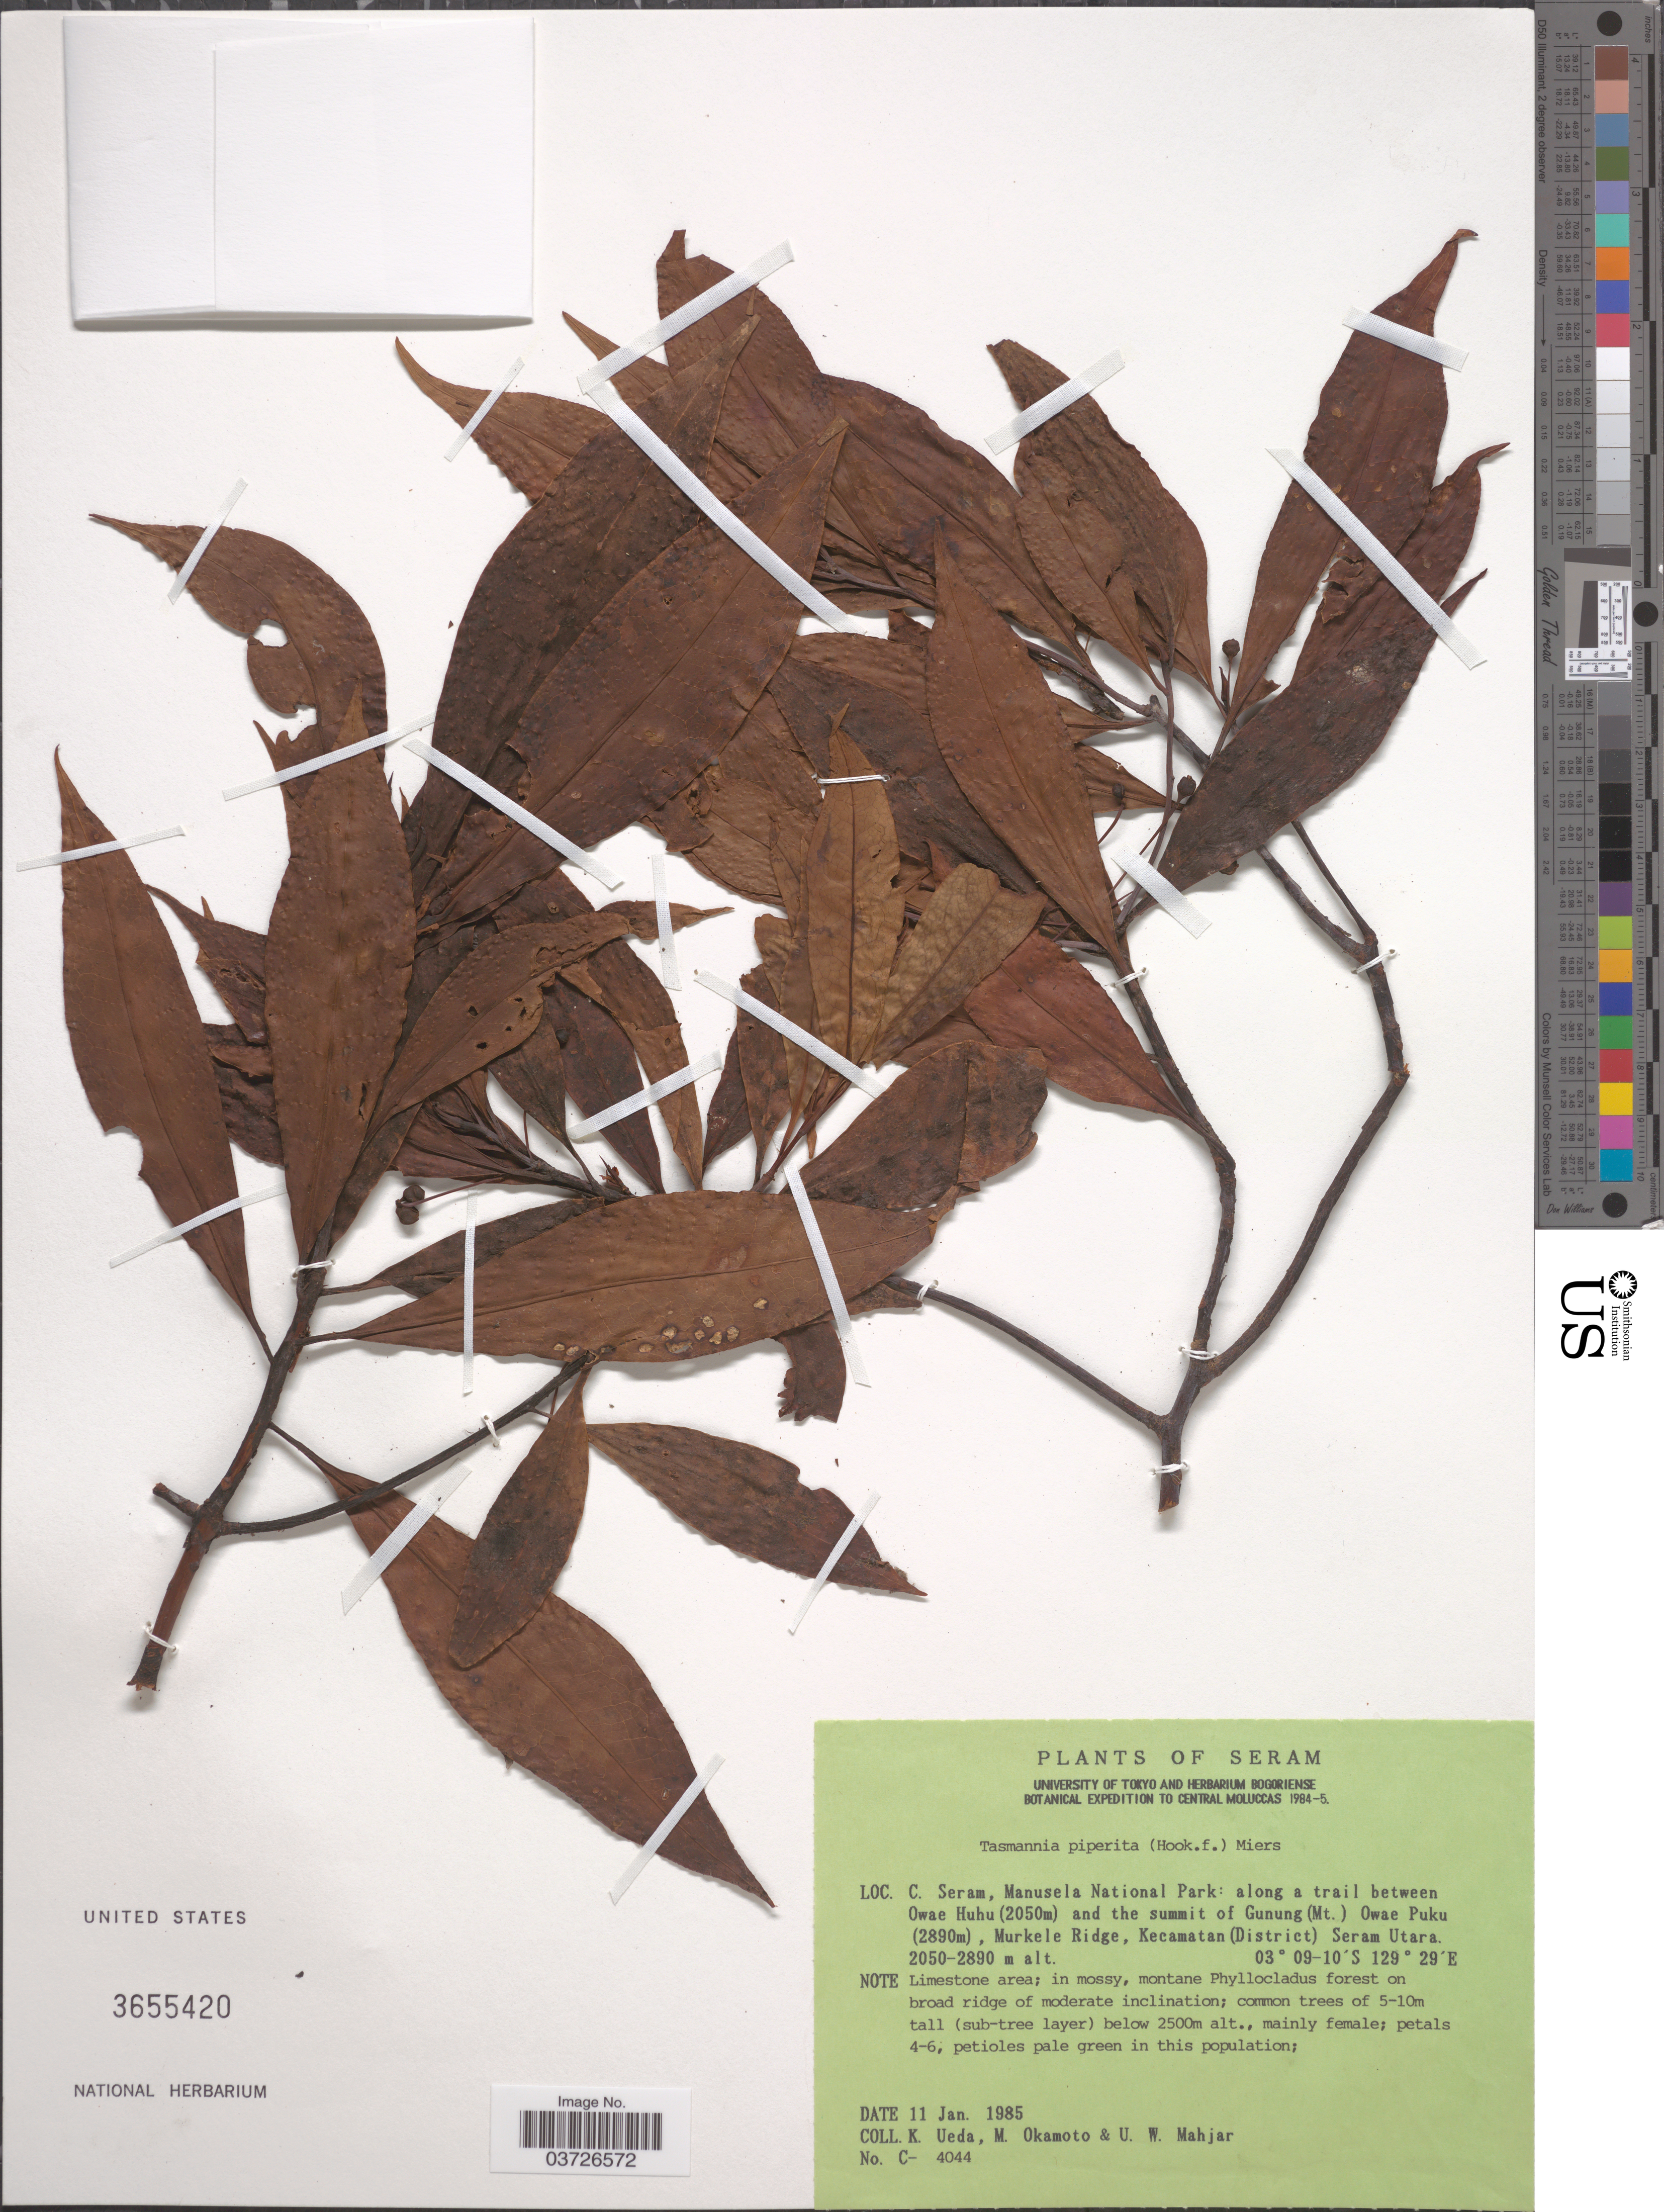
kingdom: Plantae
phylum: Tracheophyta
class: Magnoliopsida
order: Canellales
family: Winteraceae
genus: Tasmannia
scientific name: Tasmannia piperita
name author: (Hook. f.) Miers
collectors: K. Ueda, M. Okamoto & U.W. Mahjar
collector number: C-4044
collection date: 1985-01-11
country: Indonesia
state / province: Maluku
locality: S. Seram, Manusela National Park: along a trail between Owae Huhu and the summit of Gunung (Mt.) Owae Puku, Murkele Ridge, Kecamatan (District) Seram Utara.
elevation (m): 2050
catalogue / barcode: US 3655420